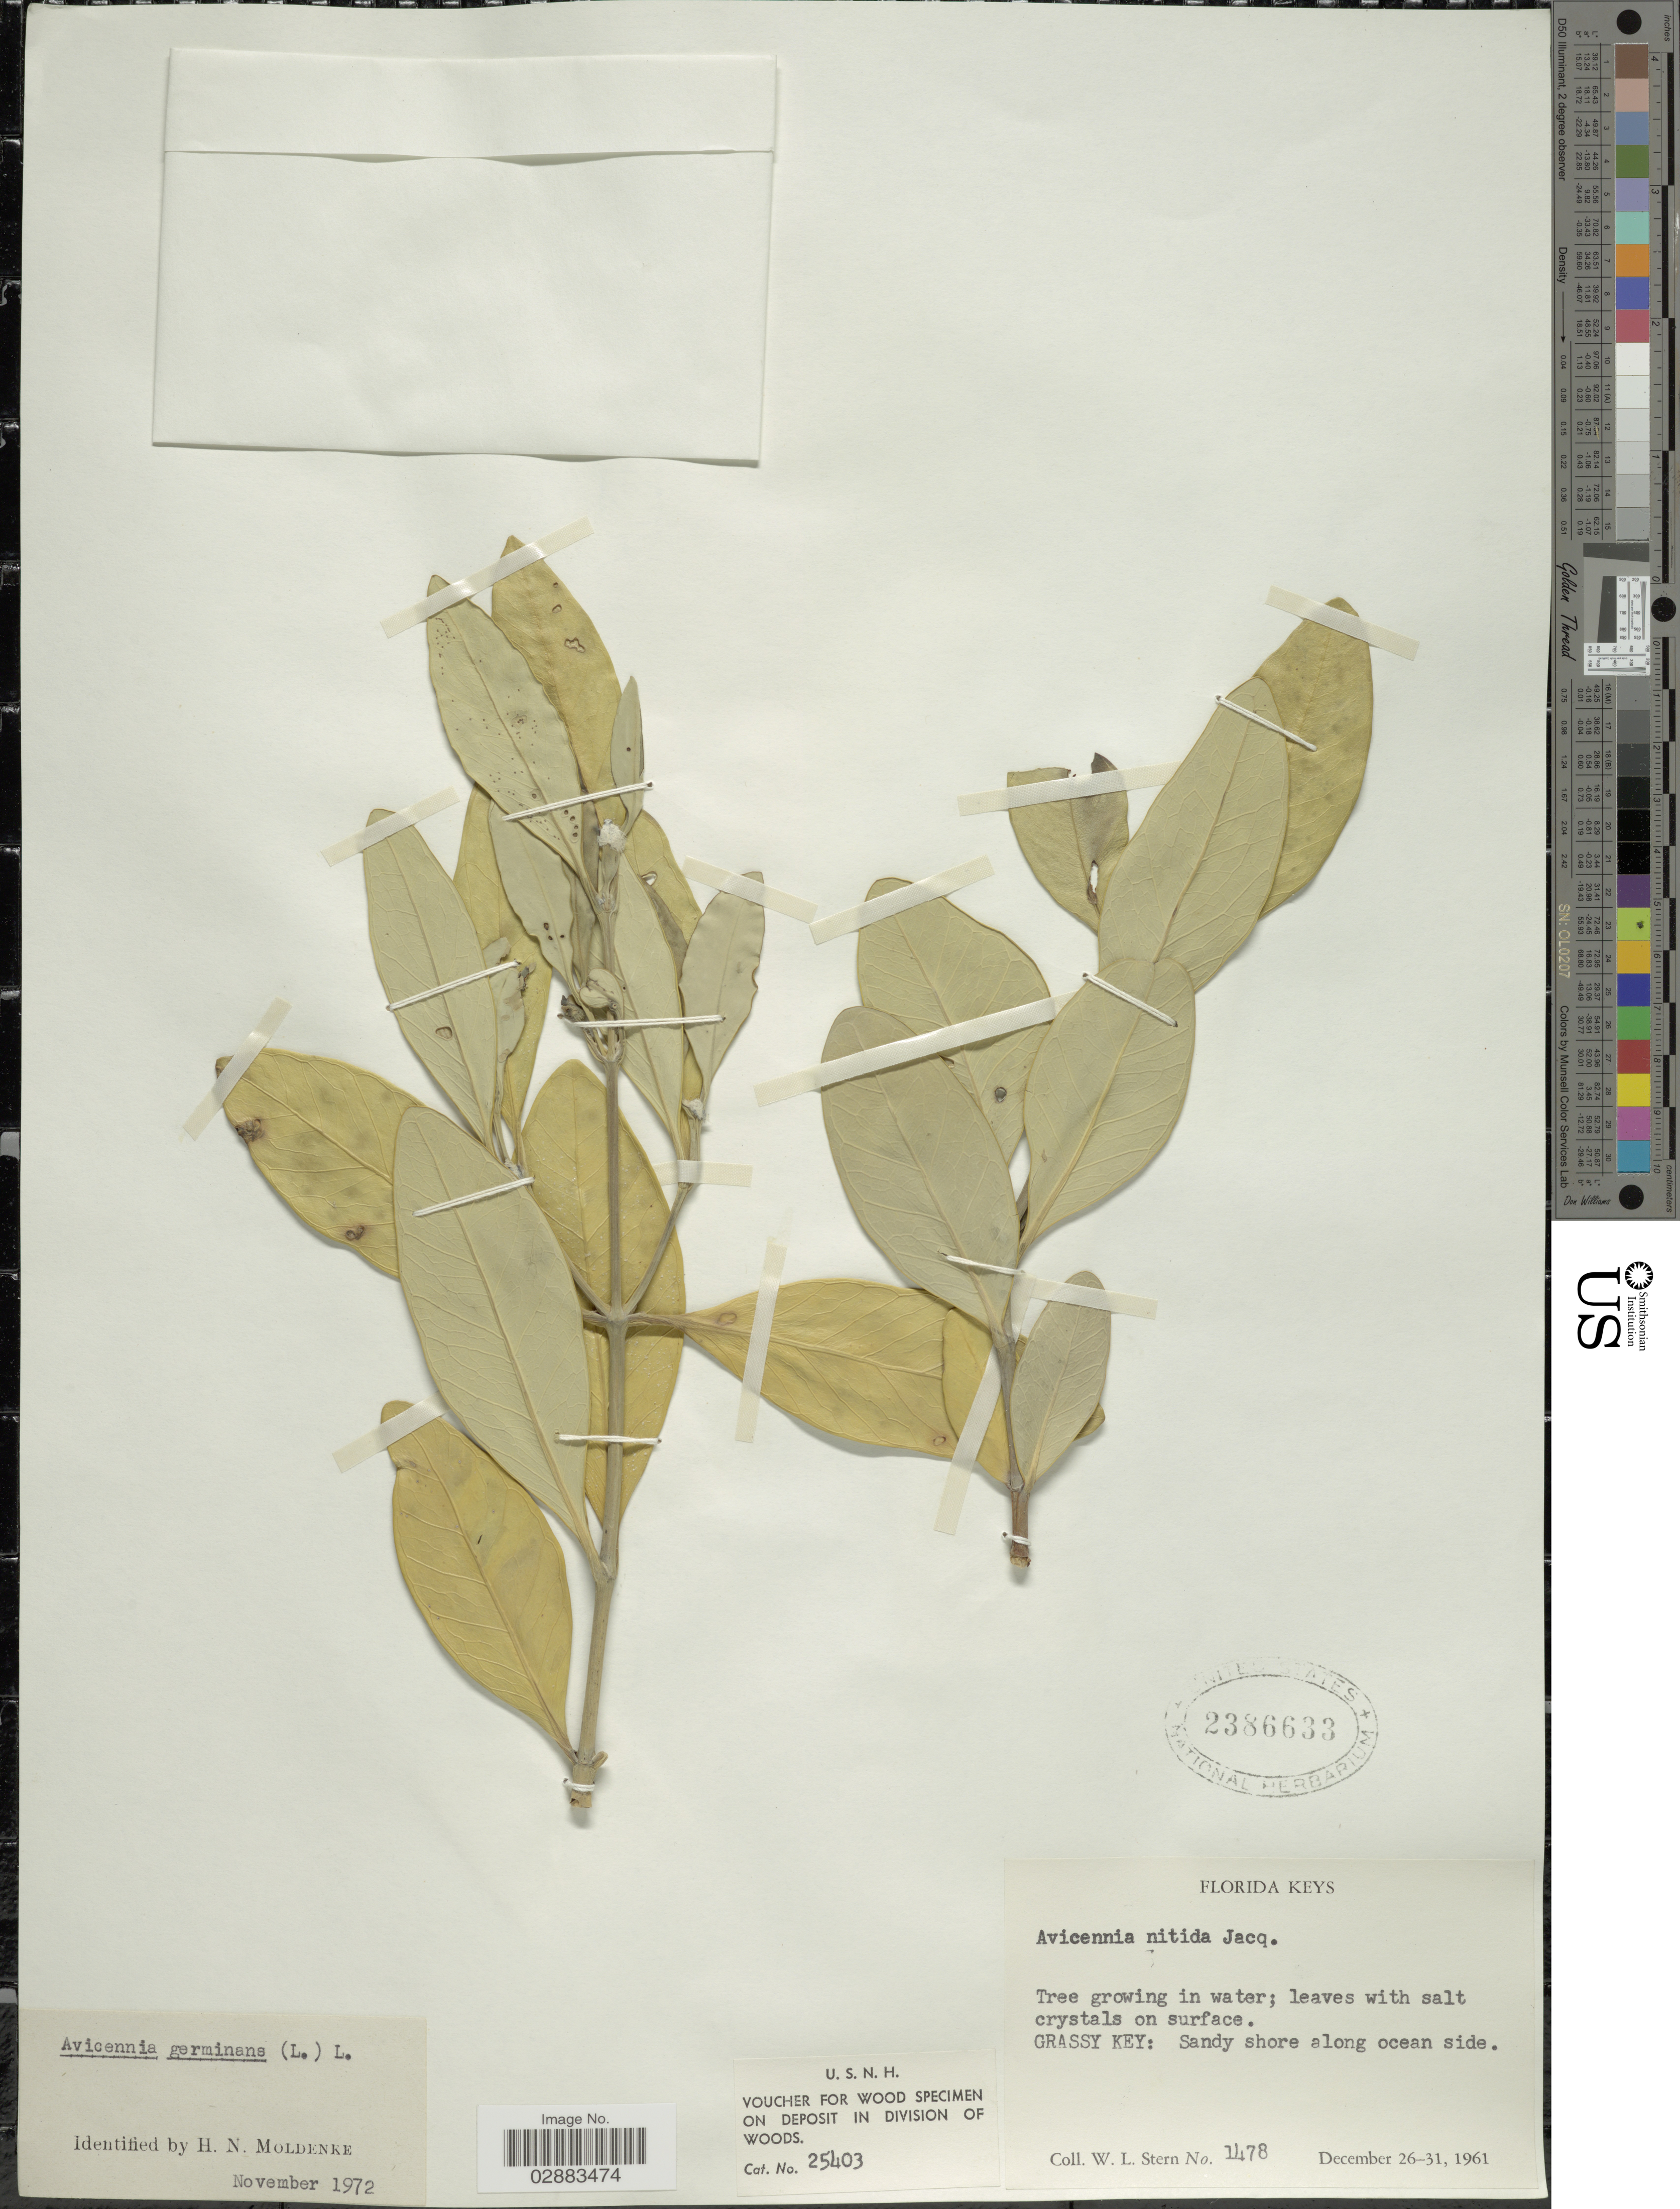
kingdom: Plantae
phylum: Tracheophyta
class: Magnoliopsida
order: Lamiales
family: Acanthaceae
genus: Avicennia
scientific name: Avicennia germinans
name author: (L.) L.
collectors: W. L. Stern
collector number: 1478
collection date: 1961-12-26/1961-12-31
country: United States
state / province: Florida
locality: Florida Keys. Grassy Key: Sandy shore along ocean side.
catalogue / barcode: US 2386633